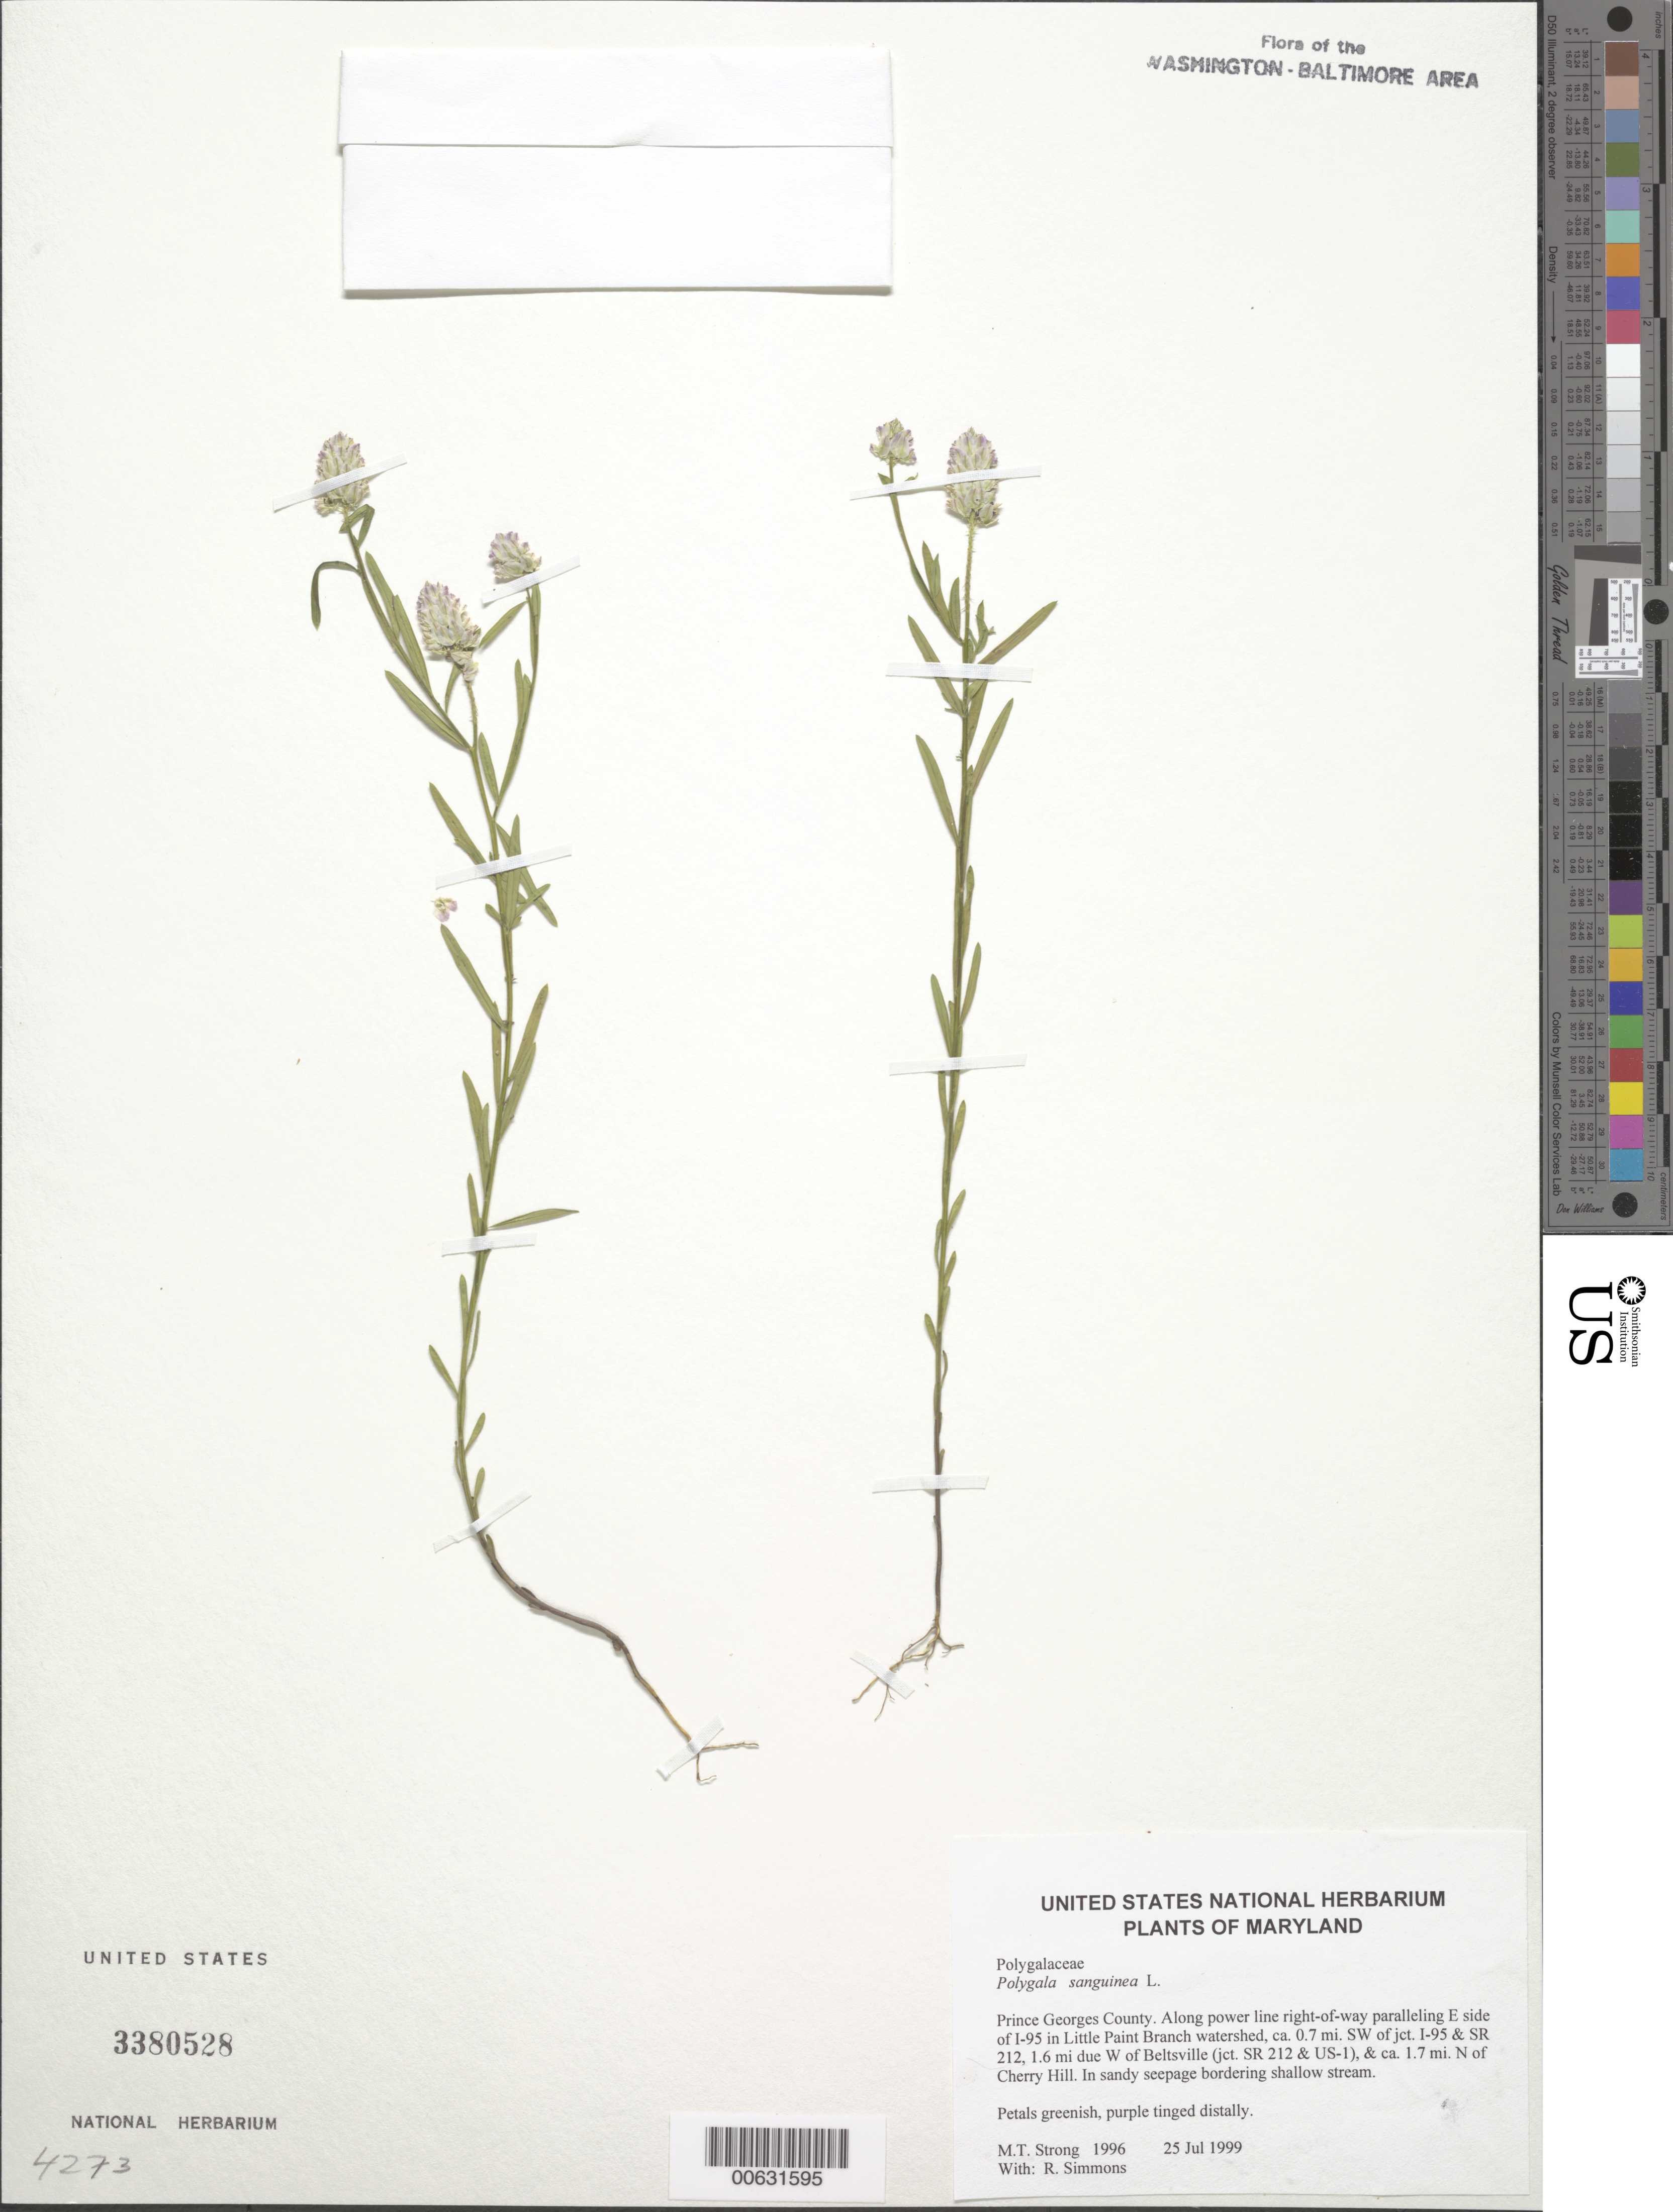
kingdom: Plantae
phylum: Tracheophyta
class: Magnoliopsida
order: Fabales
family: Polygalaceae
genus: Polygala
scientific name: Polygala sanguinea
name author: L.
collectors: M. T. Strong & R. Simmons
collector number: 1996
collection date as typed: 25 Jul 1999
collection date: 1999-07-25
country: United States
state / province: Maryland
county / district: Prince George's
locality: Along power line right-of-way paralleling E side of I-95 in Little Paint Branch watershed, ca. 0.7 mi. SW of jct. I-95 & SR 212, 1.6 mi due W of Beltsville (jct. SR 212 & US-1), & ca. 1.7 mi. N of Cherry Hill.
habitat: In sandy seepage bordering shallow stream.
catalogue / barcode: US 3380528